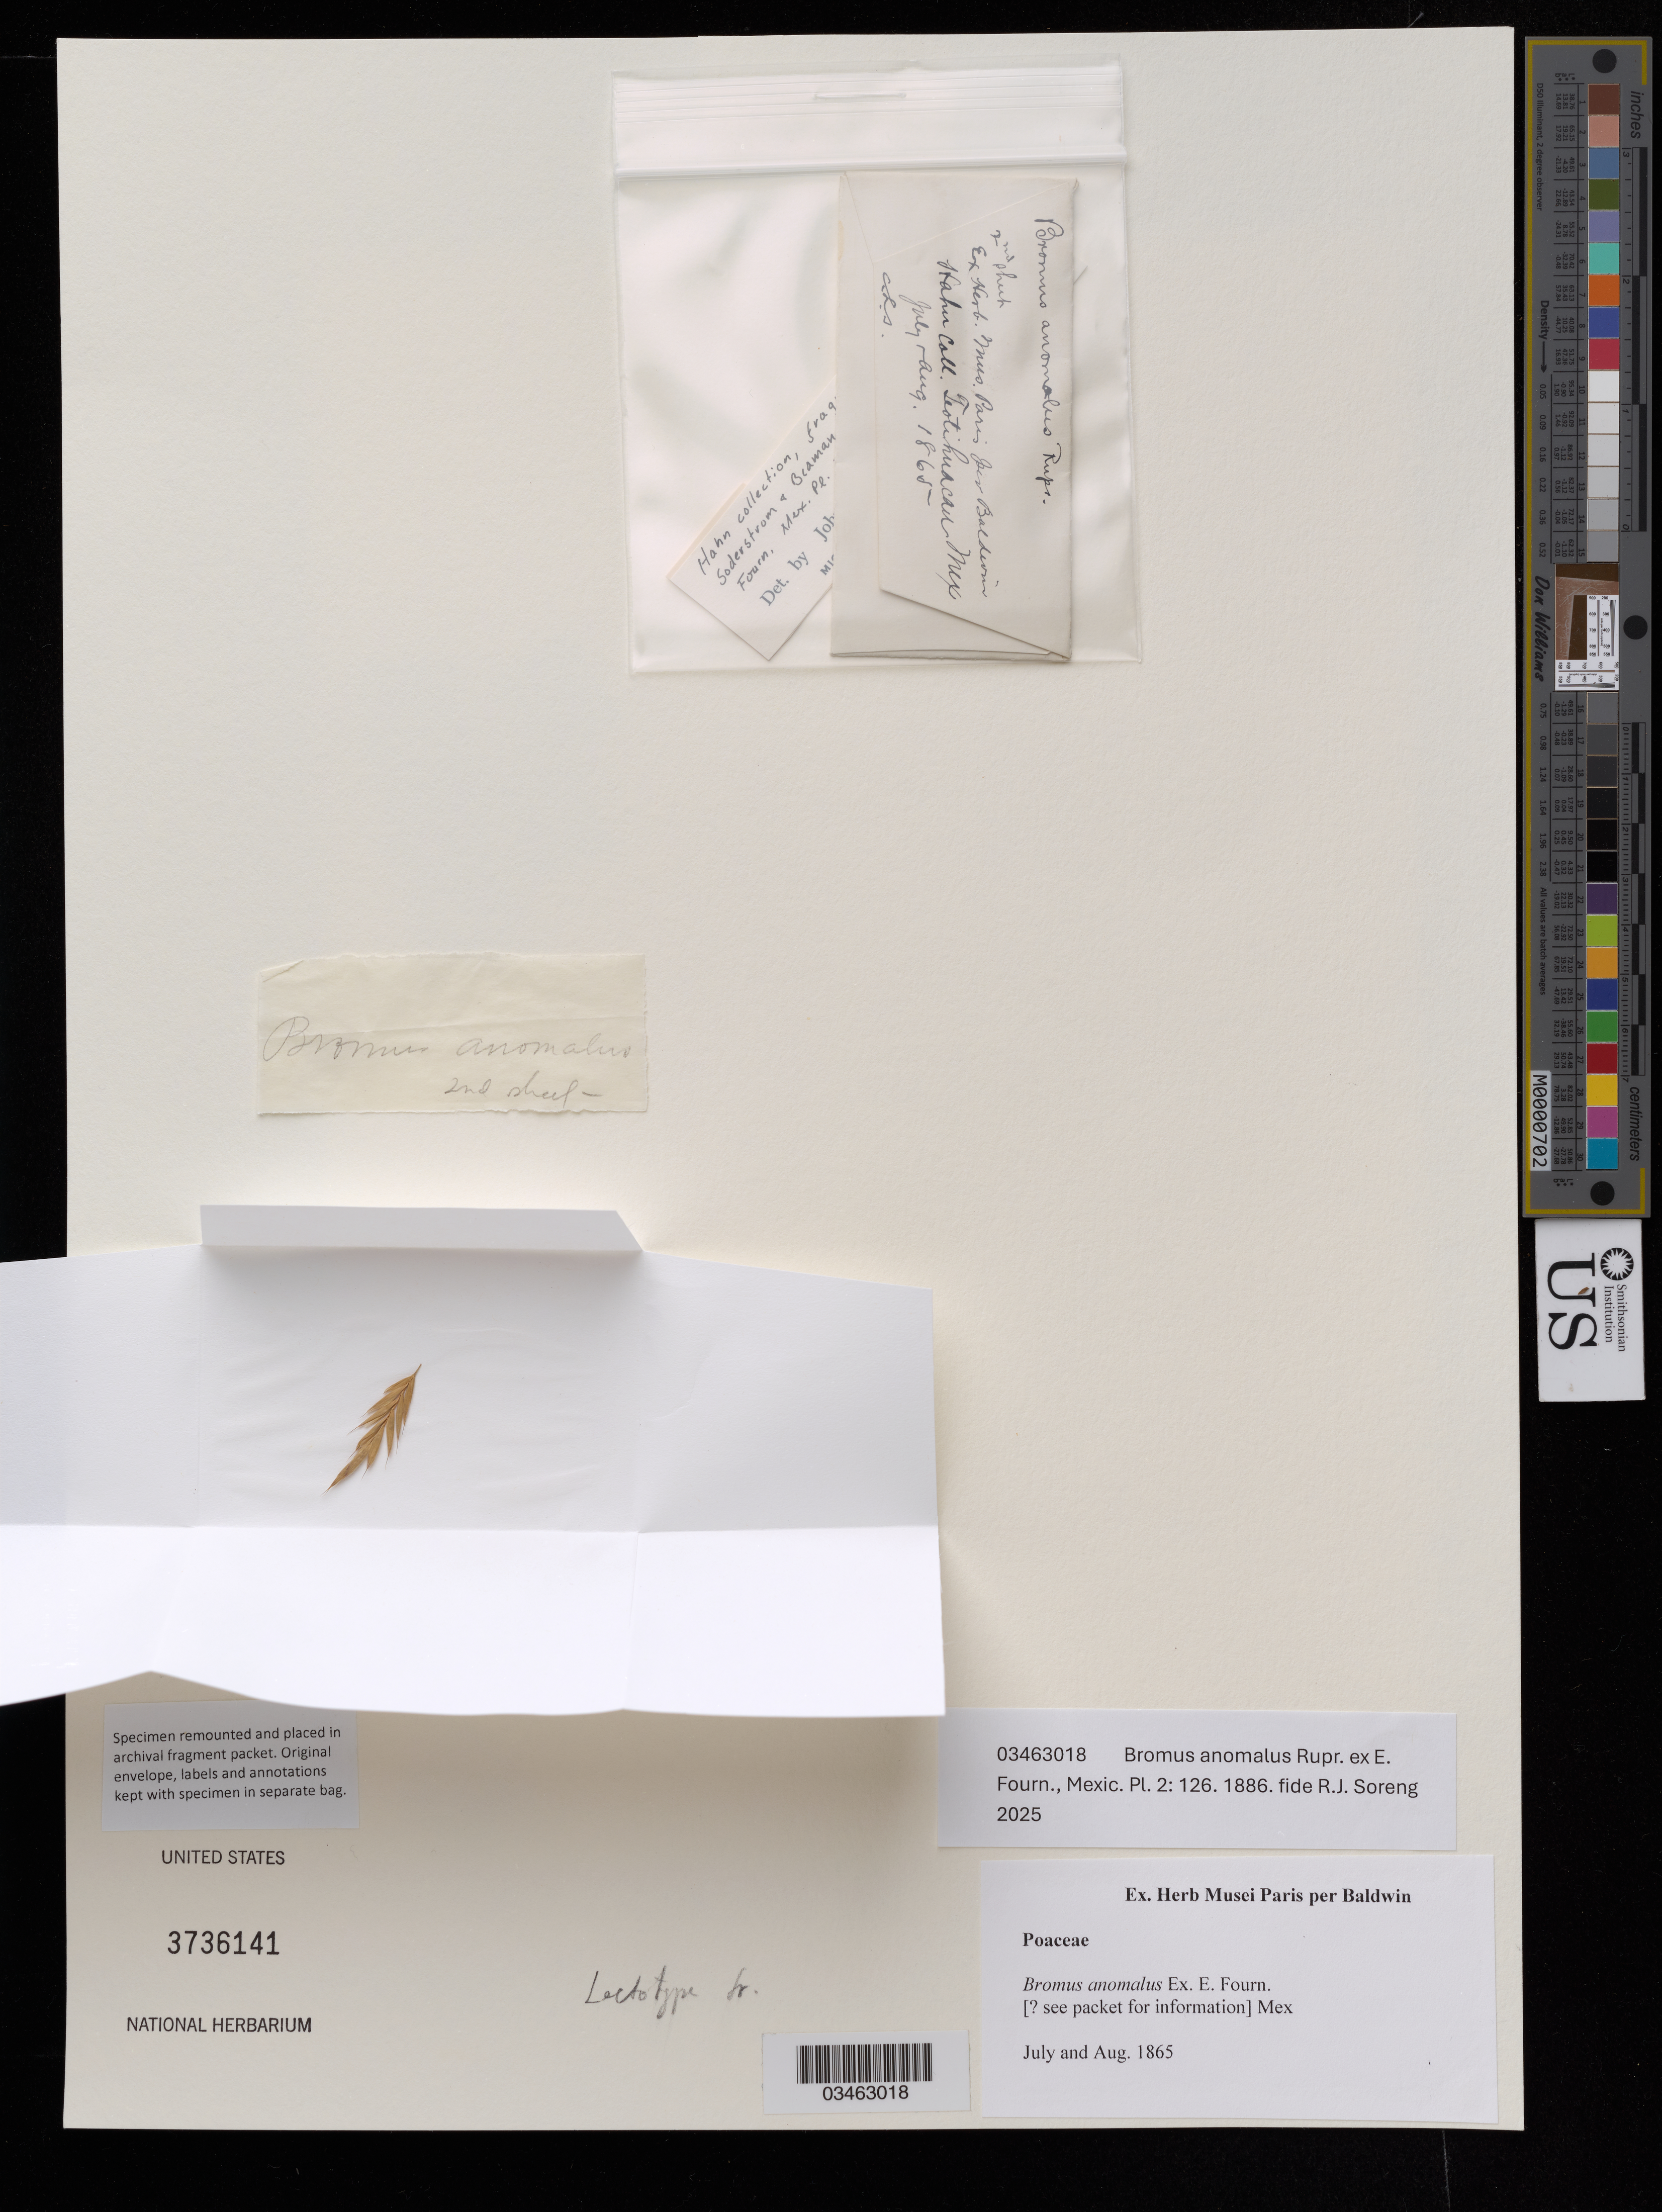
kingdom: Plantae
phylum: Tracheophyta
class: Liliopsida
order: Poales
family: Poaceae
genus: Bromus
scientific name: Bromus anomalus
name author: Rupr. ex E. Fourn.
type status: Lectotype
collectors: -- Hahn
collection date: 1865-07/1865-08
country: Mexico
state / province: México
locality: Teotihuacán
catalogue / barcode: US 3736141